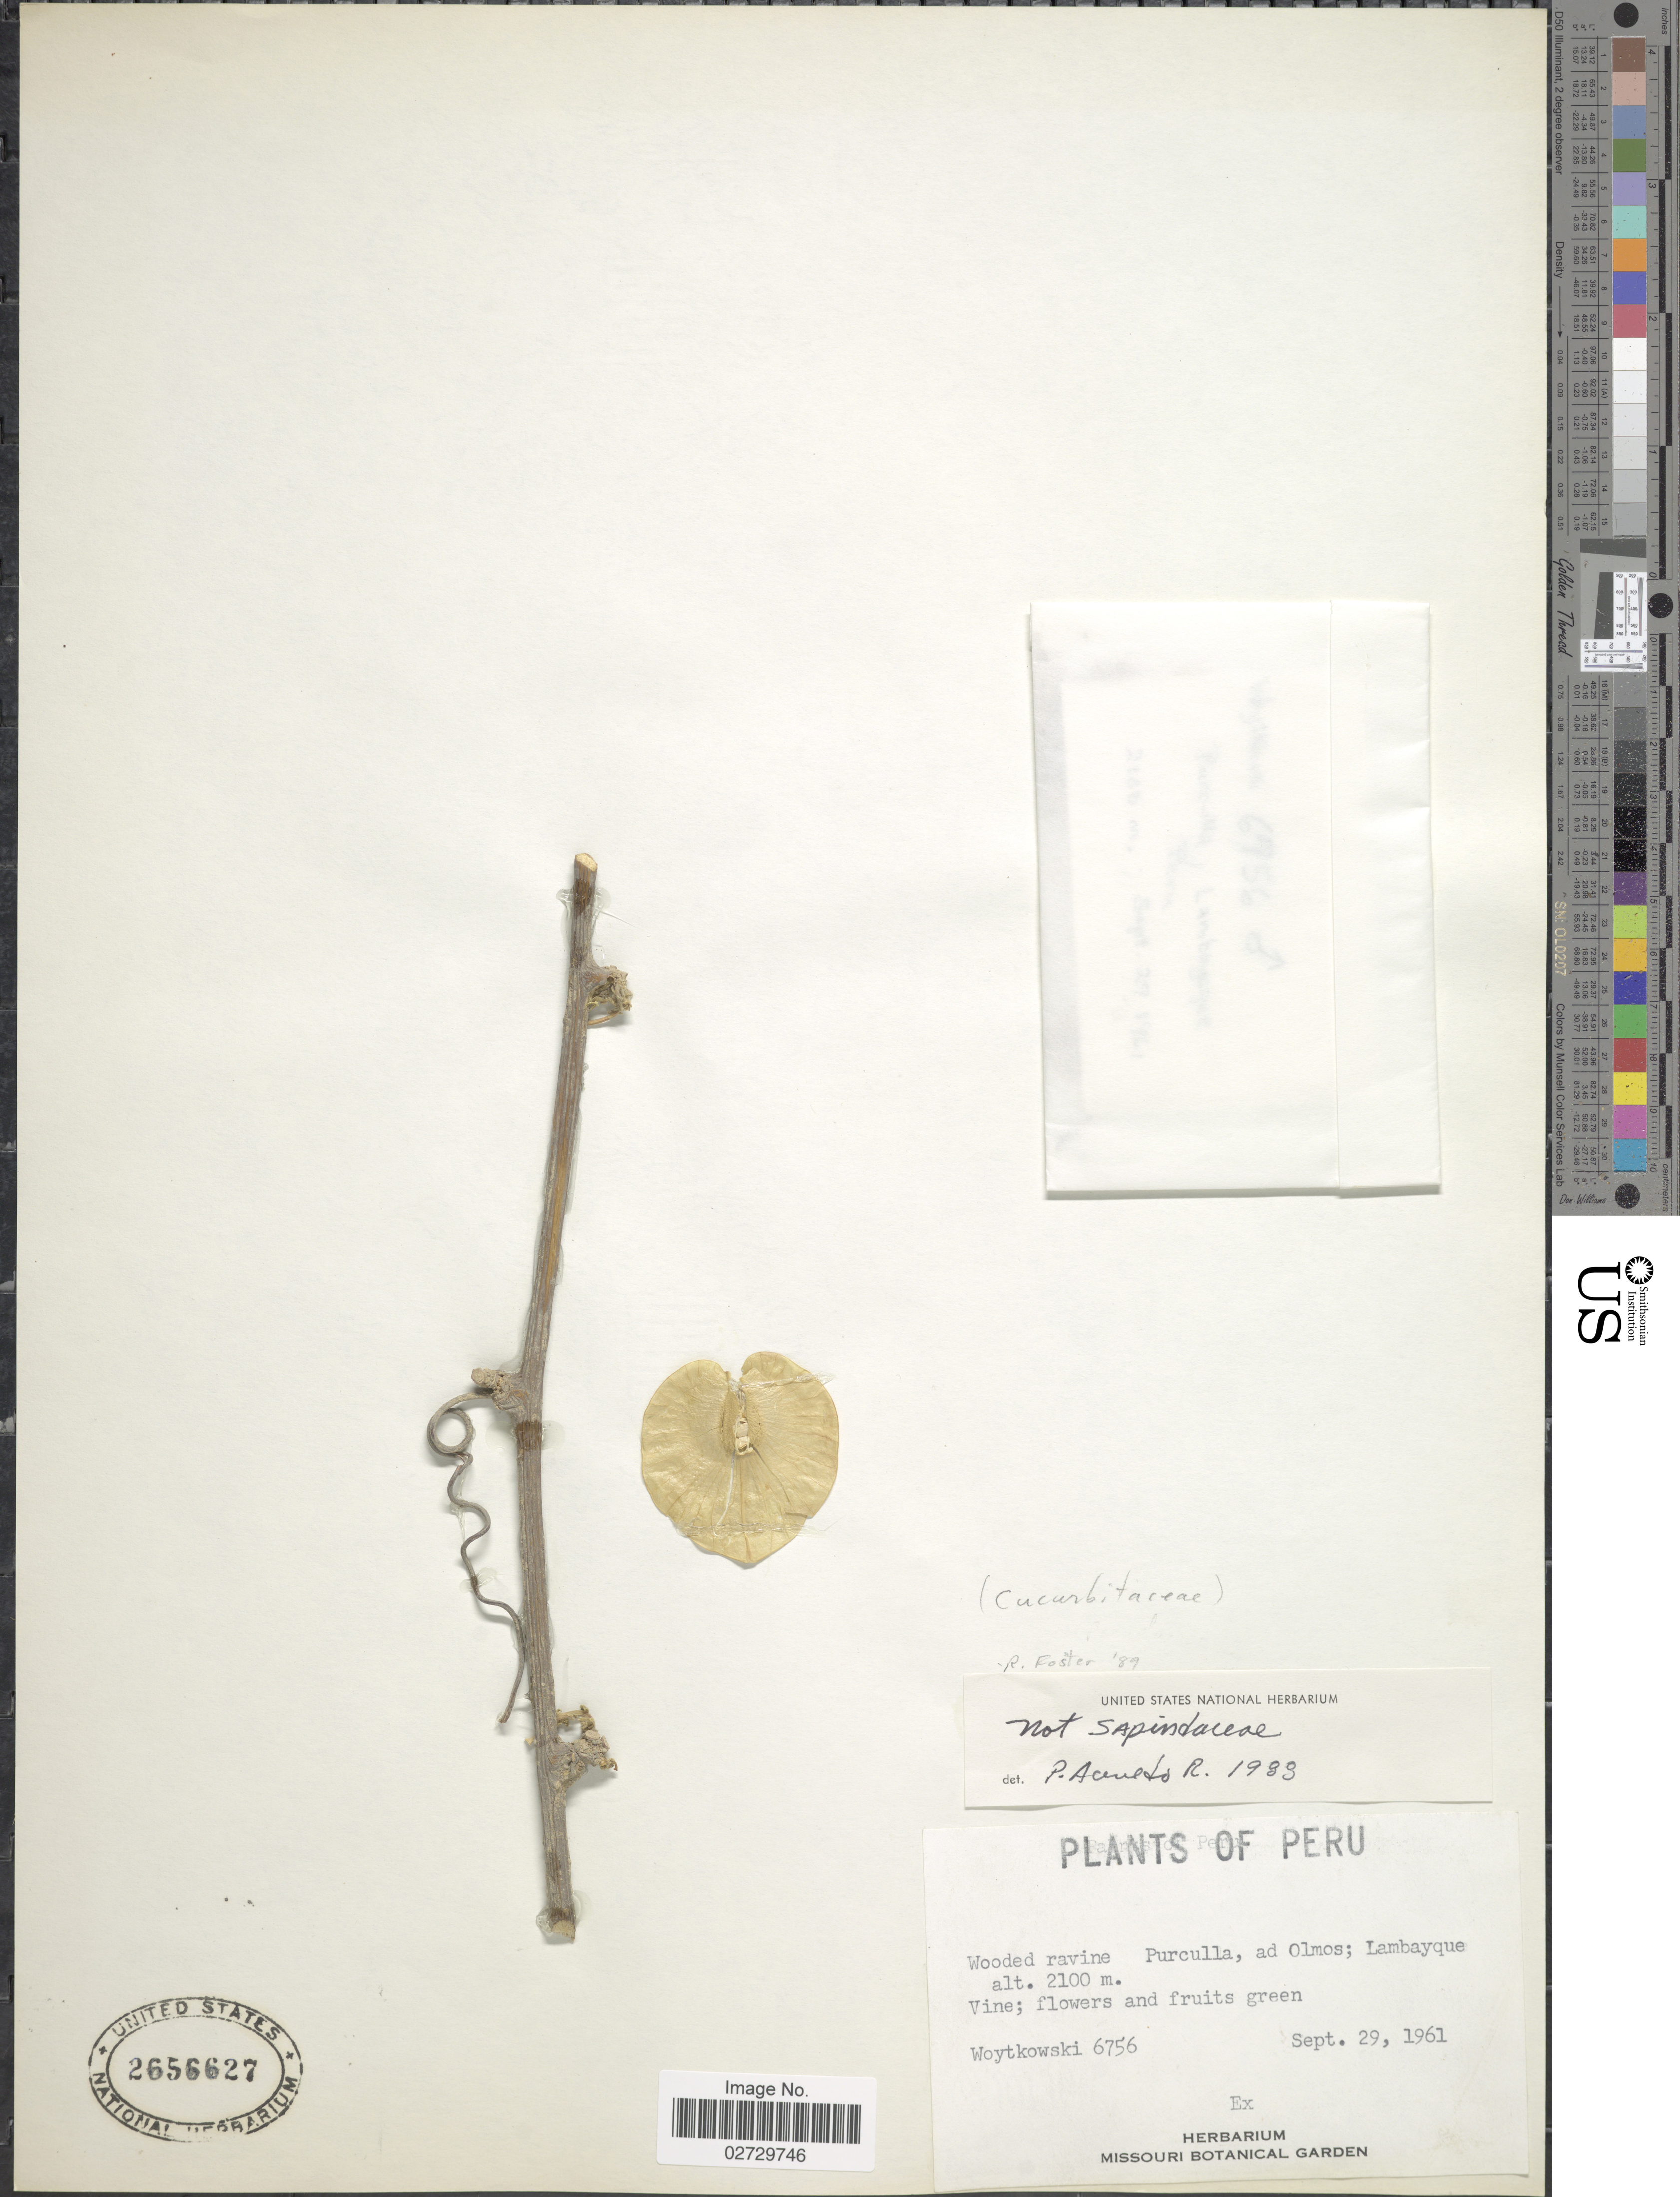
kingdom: Plantae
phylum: Tracheophyta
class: Magnoliopsida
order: Cucurbitales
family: Cucurbitaceae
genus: Pteropepon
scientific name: Pteropepon sp.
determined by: Nee, Michael H.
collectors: F. Woytkowski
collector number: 6756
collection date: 1961-09-29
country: Peru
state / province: Lambayeque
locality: Purculla, ad Olmos; Lambayque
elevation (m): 2100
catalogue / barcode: US 2656627